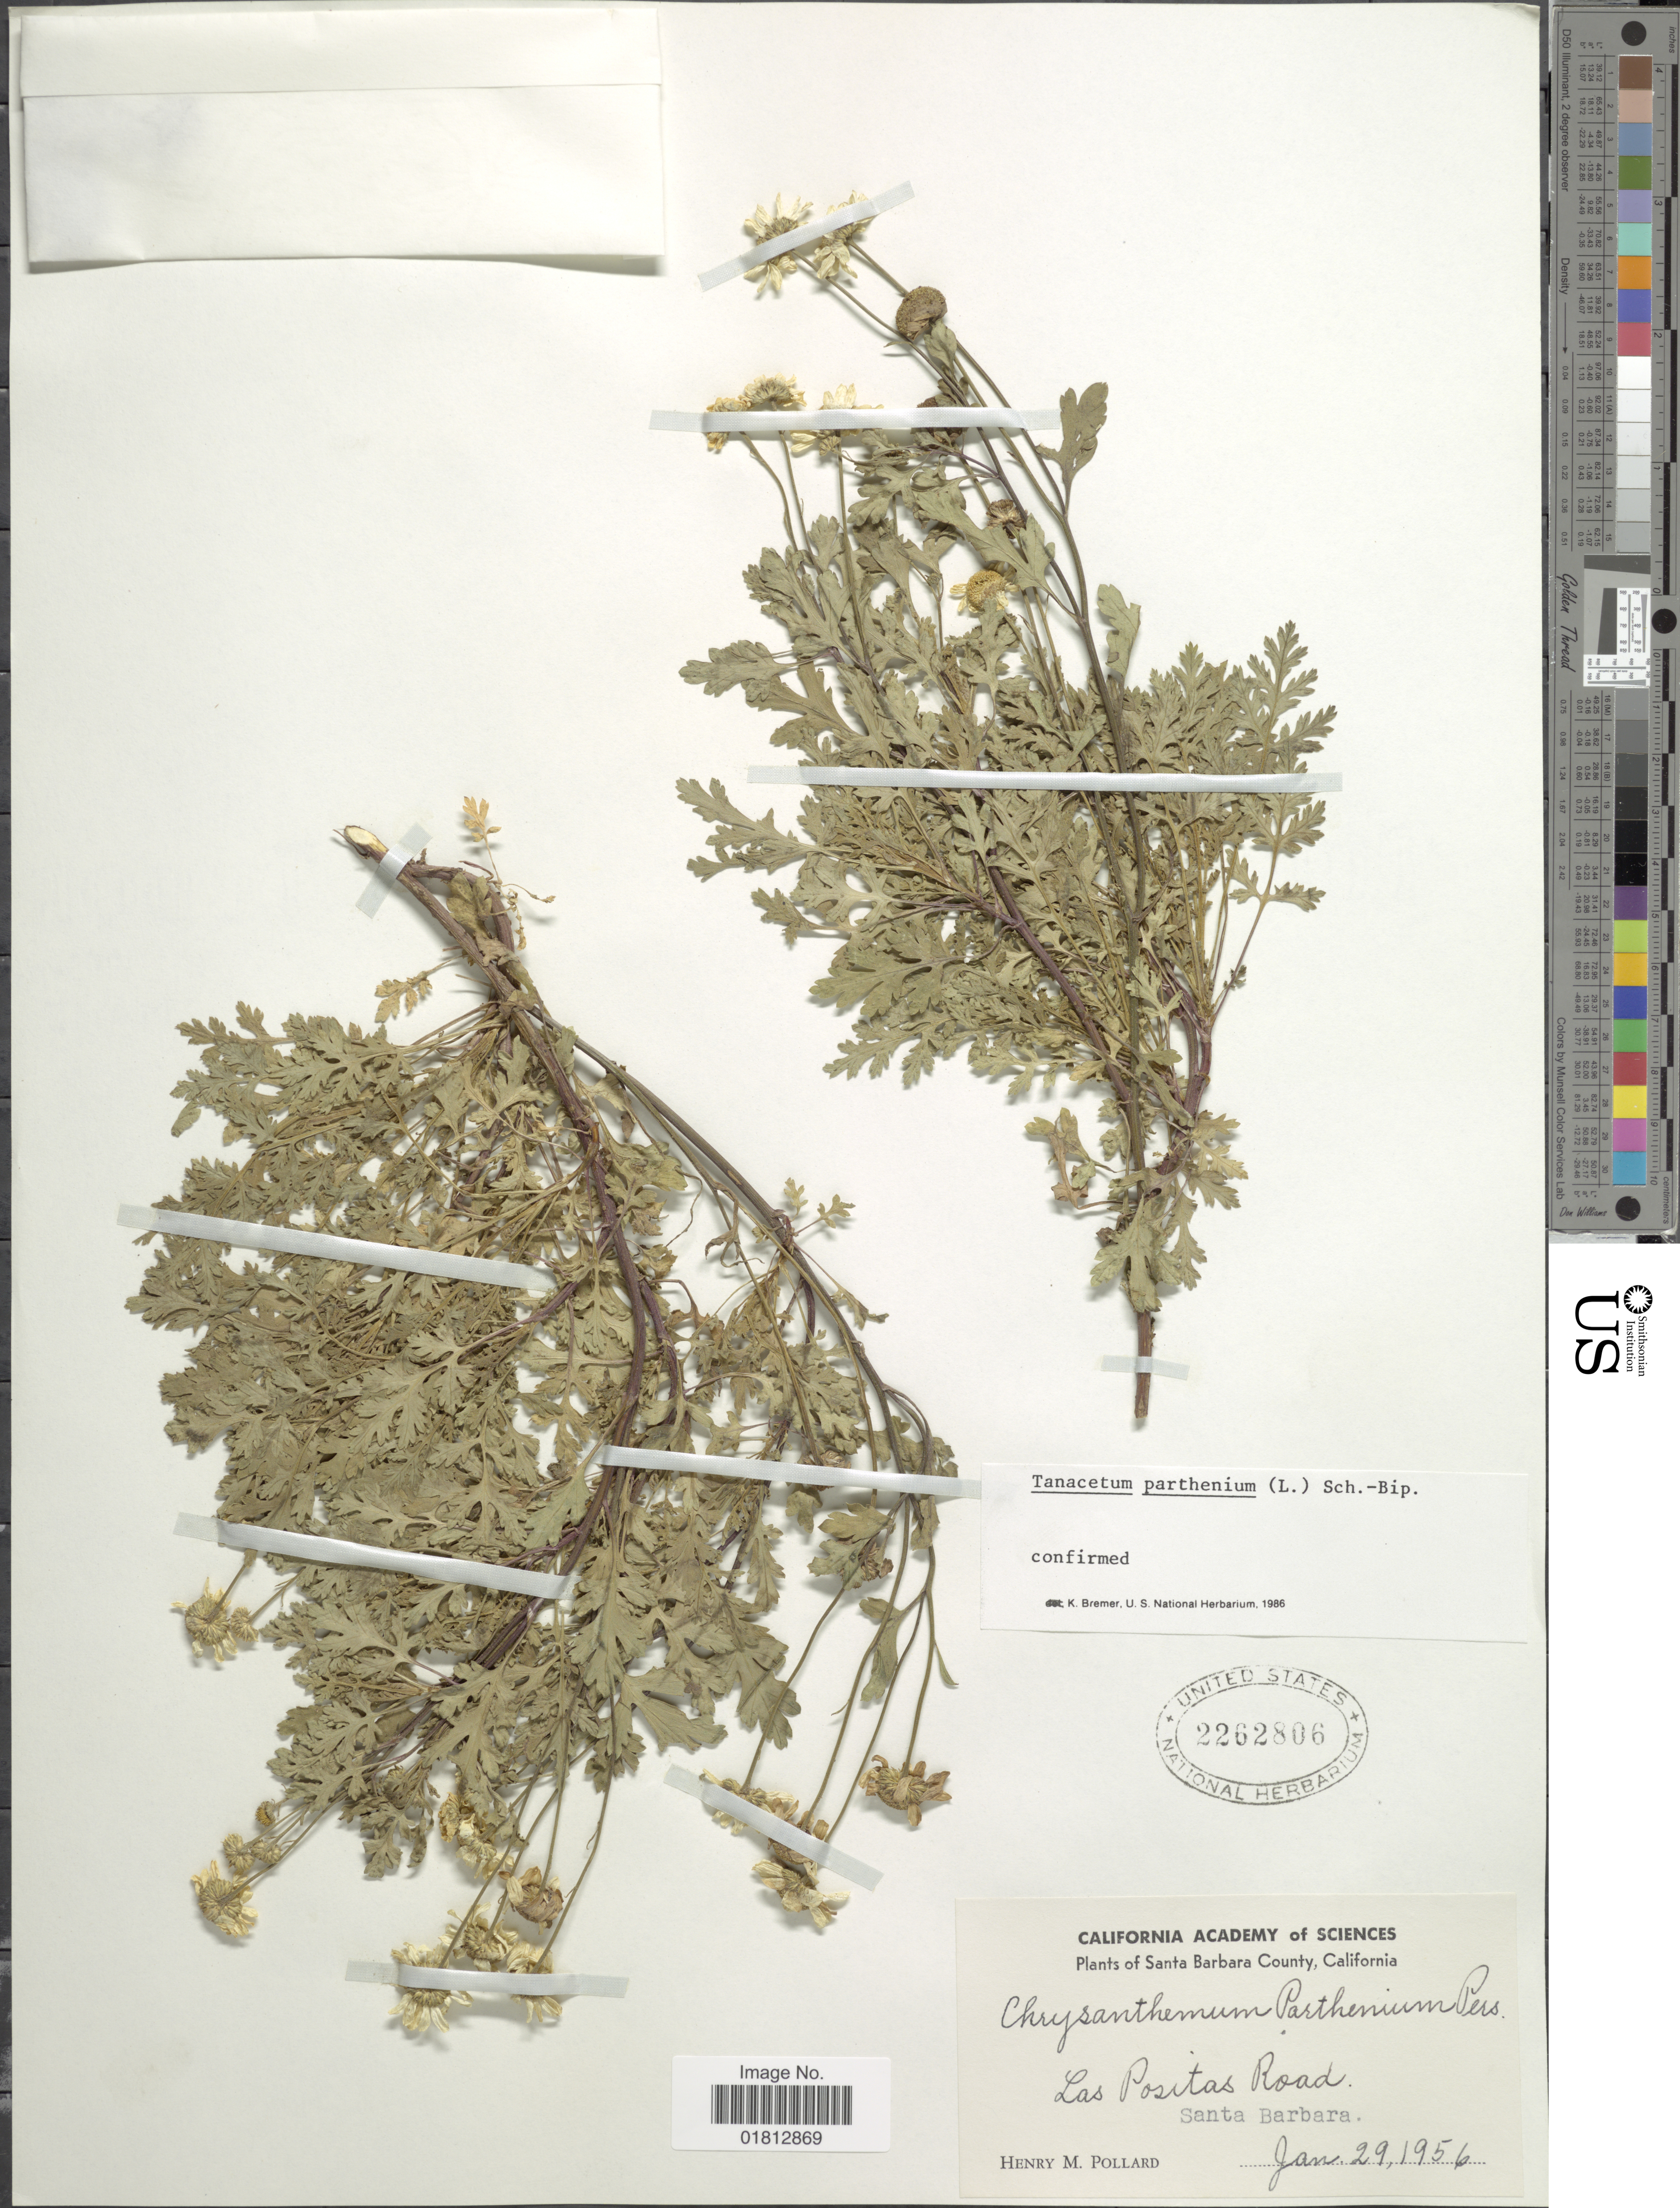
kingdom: Plantae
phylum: Tracheophyta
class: Magnoliopsida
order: Asterales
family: Asteraceae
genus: Tanacetum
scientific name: Tanacetum parthenium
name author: (L.) Sch. Bip.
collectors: H. M. Pollard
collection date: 1956-01-29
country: United States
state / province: California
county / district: Santa Barbara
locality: Santa Barbara County, Las Positas Road, Santa Barbara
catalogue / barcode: US 2262806